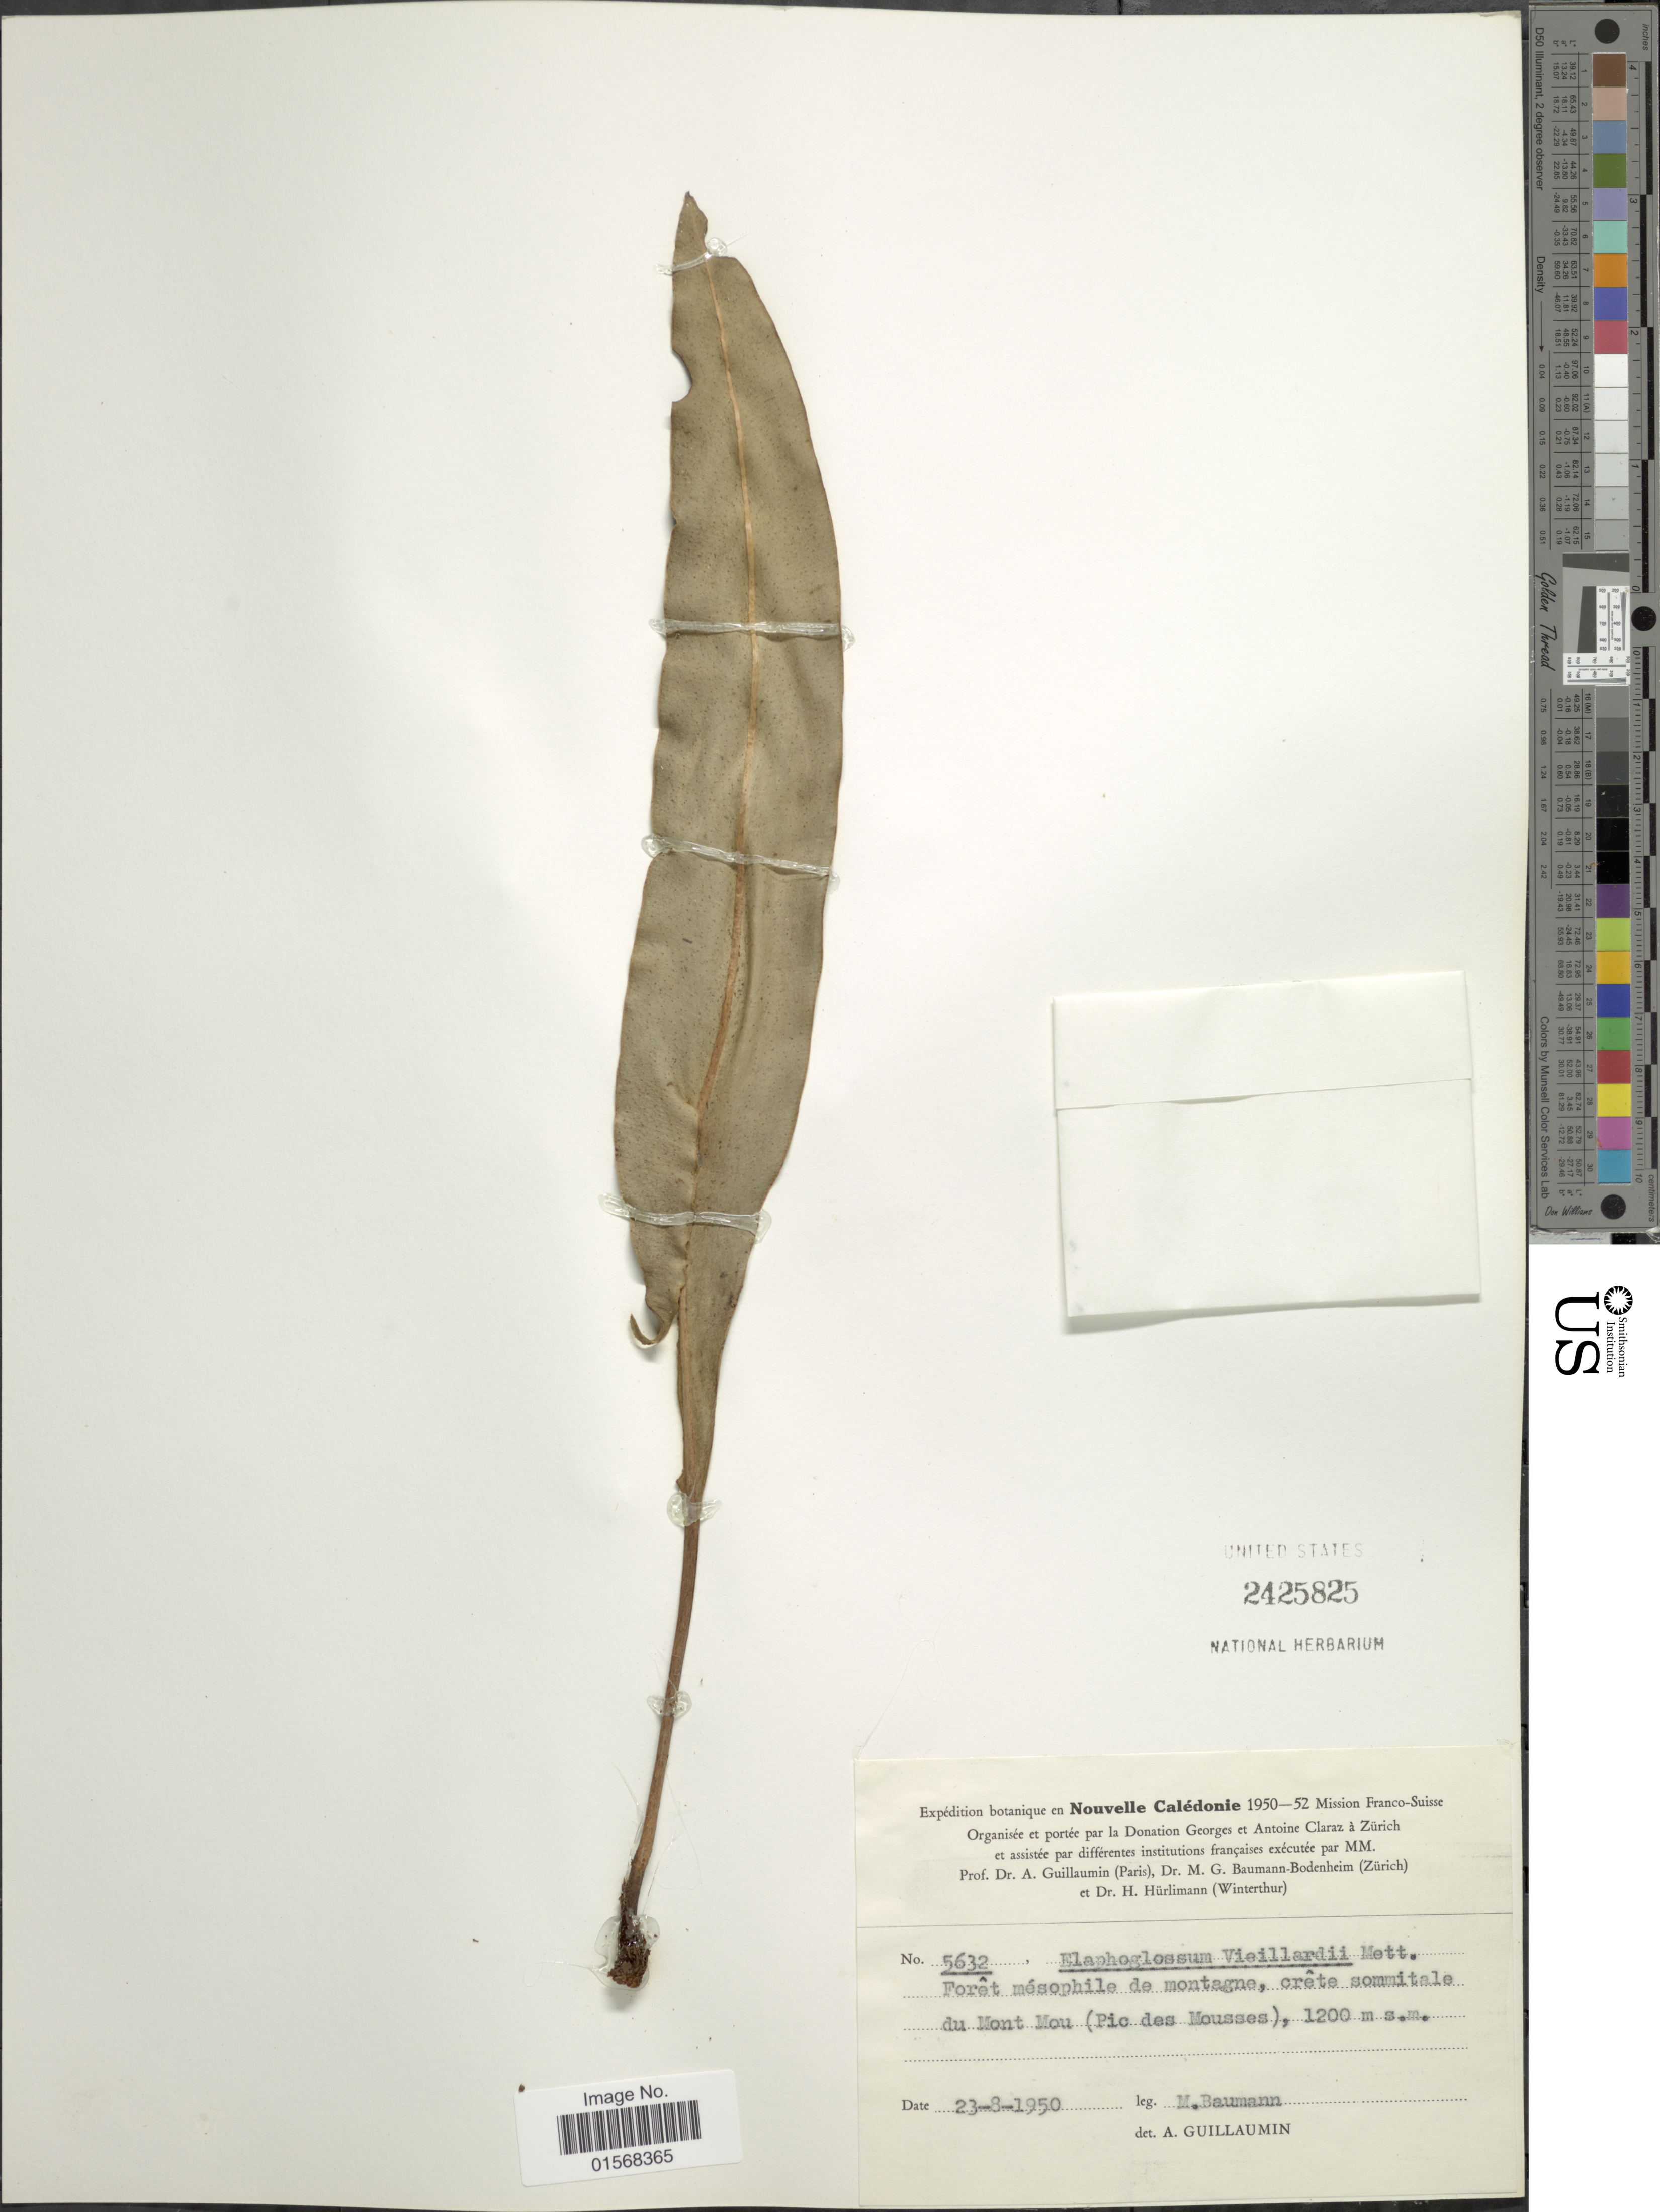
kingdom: Plantae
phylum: Tracheophyta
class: Polypodiopsida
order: Polypodiales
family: Dryopteridaceae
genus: Elaphoglossum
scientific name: Elaphoglossum vieillardii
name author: (Mett.) T. Moore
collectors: M. Baumann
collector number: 5632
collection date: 1950-08-23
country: New Caledonia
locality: Nouvelle Caledonie. Crete sommitale du Mont Mou ( Pio des Mousses).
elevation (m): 1200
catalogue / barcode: US 2425825